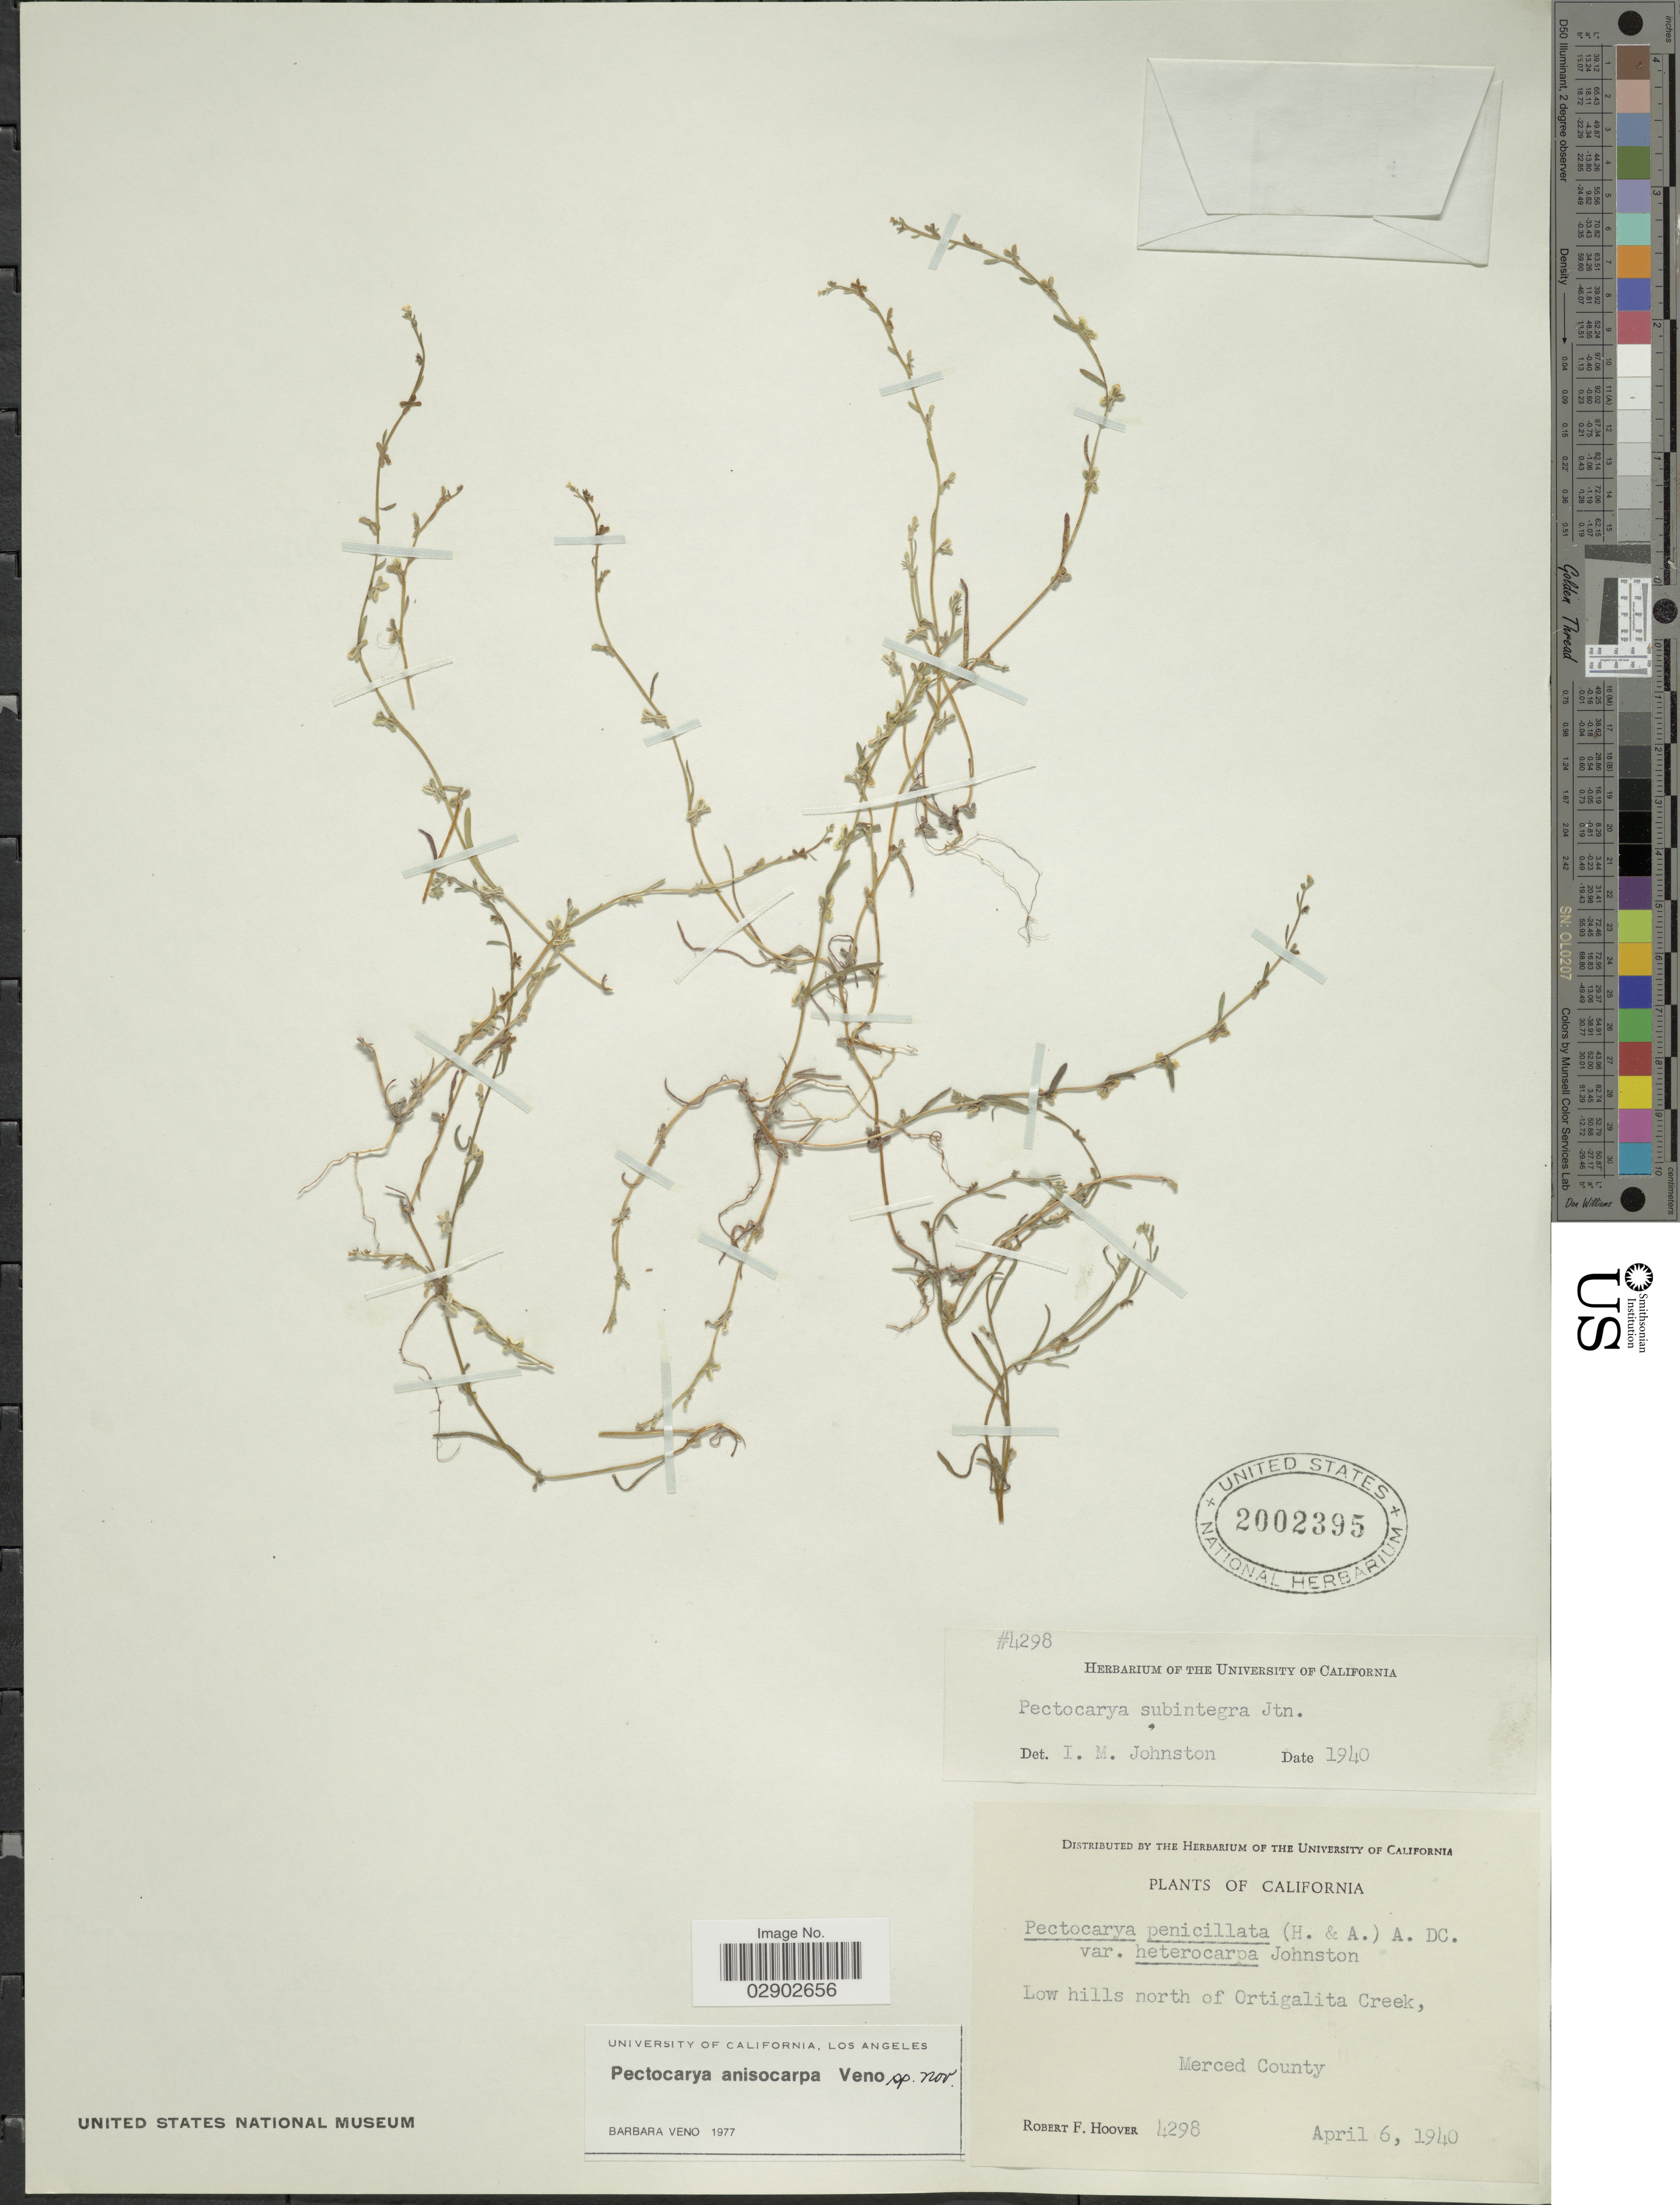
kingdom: Plantae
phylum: Tracheophyta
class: Magnoliopsida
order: Boraginales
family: Boraginaceae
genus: Pectocarya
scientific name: Pectocarya anisocarpa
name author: Veno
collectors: R. F. Hoover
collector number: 4298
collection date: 1940-04-06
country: United States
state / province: California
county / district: Merced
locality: Low hills north of Ortigalita Creek, Merced County.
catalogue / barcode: US 2002395